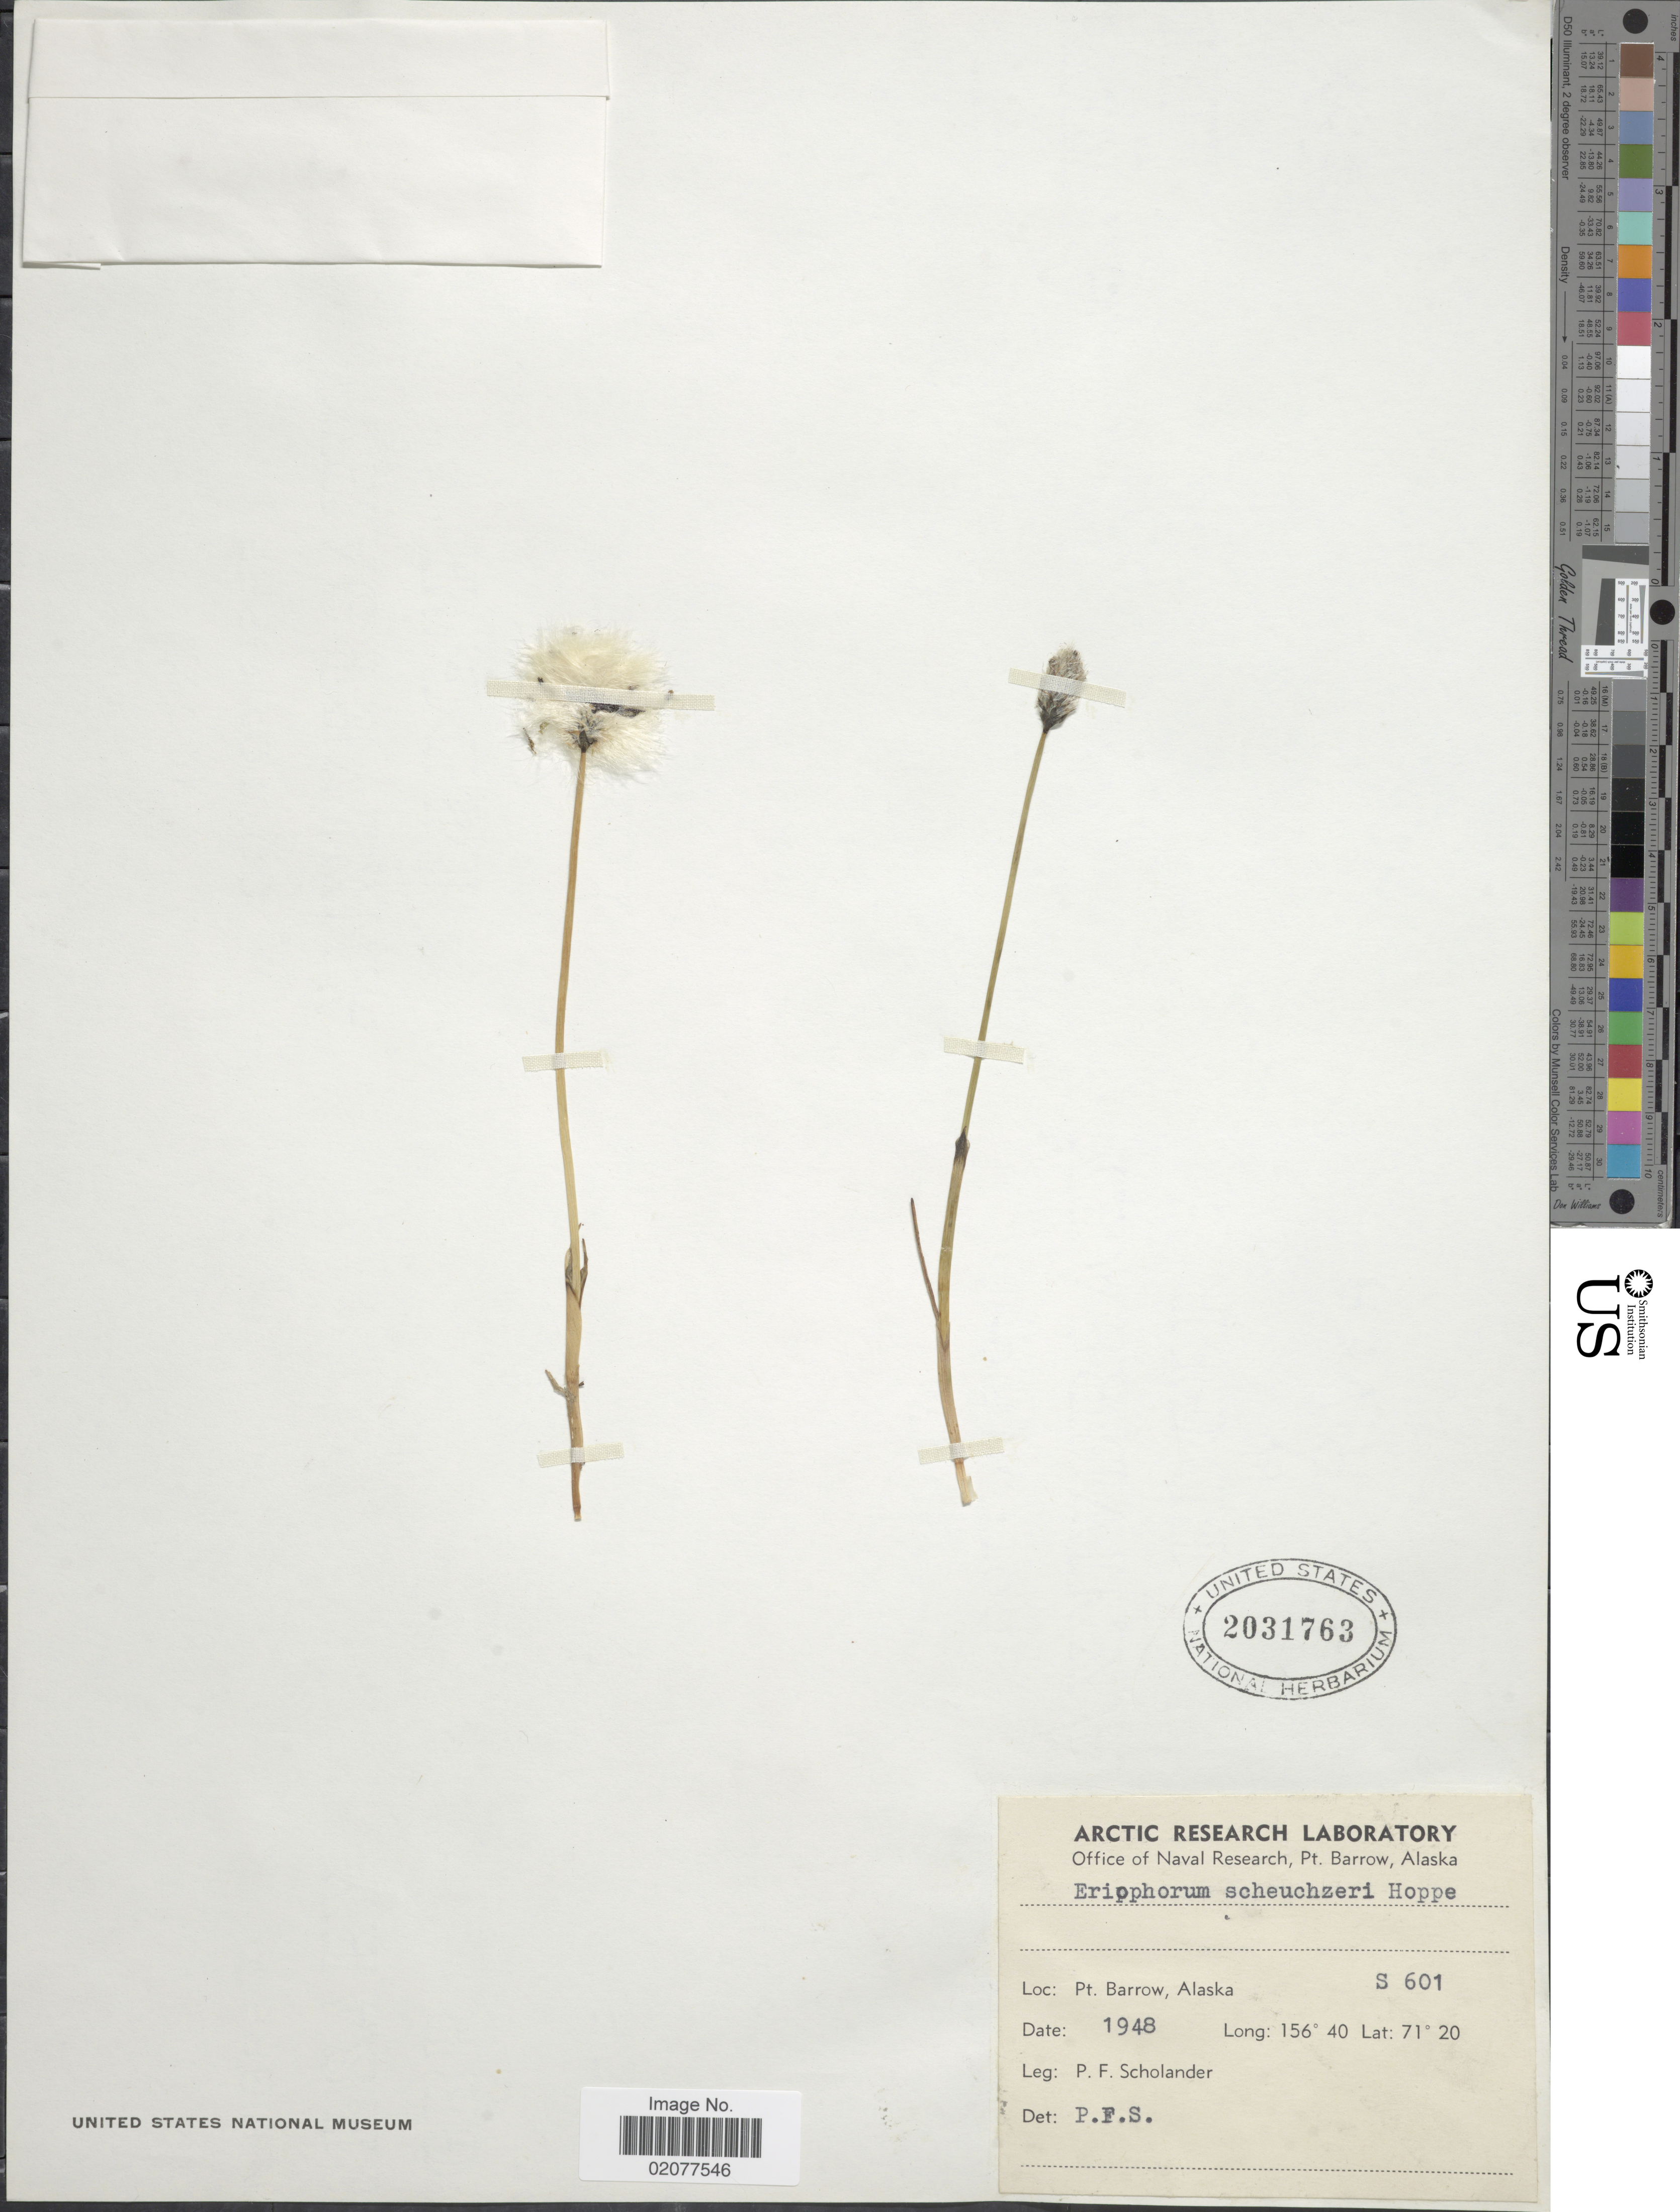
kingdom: Plantae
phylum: Tracheophyta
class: Liliopsida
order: Poales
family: Cyperaceae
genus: Eriophorum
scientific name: Eriophorum scheuchzeri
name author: Hoppe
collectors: P. Scholander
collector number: S601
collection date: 1948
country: United States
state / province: Alaska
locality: Pt. Barrow, Alaska.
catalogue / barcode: US 2031763